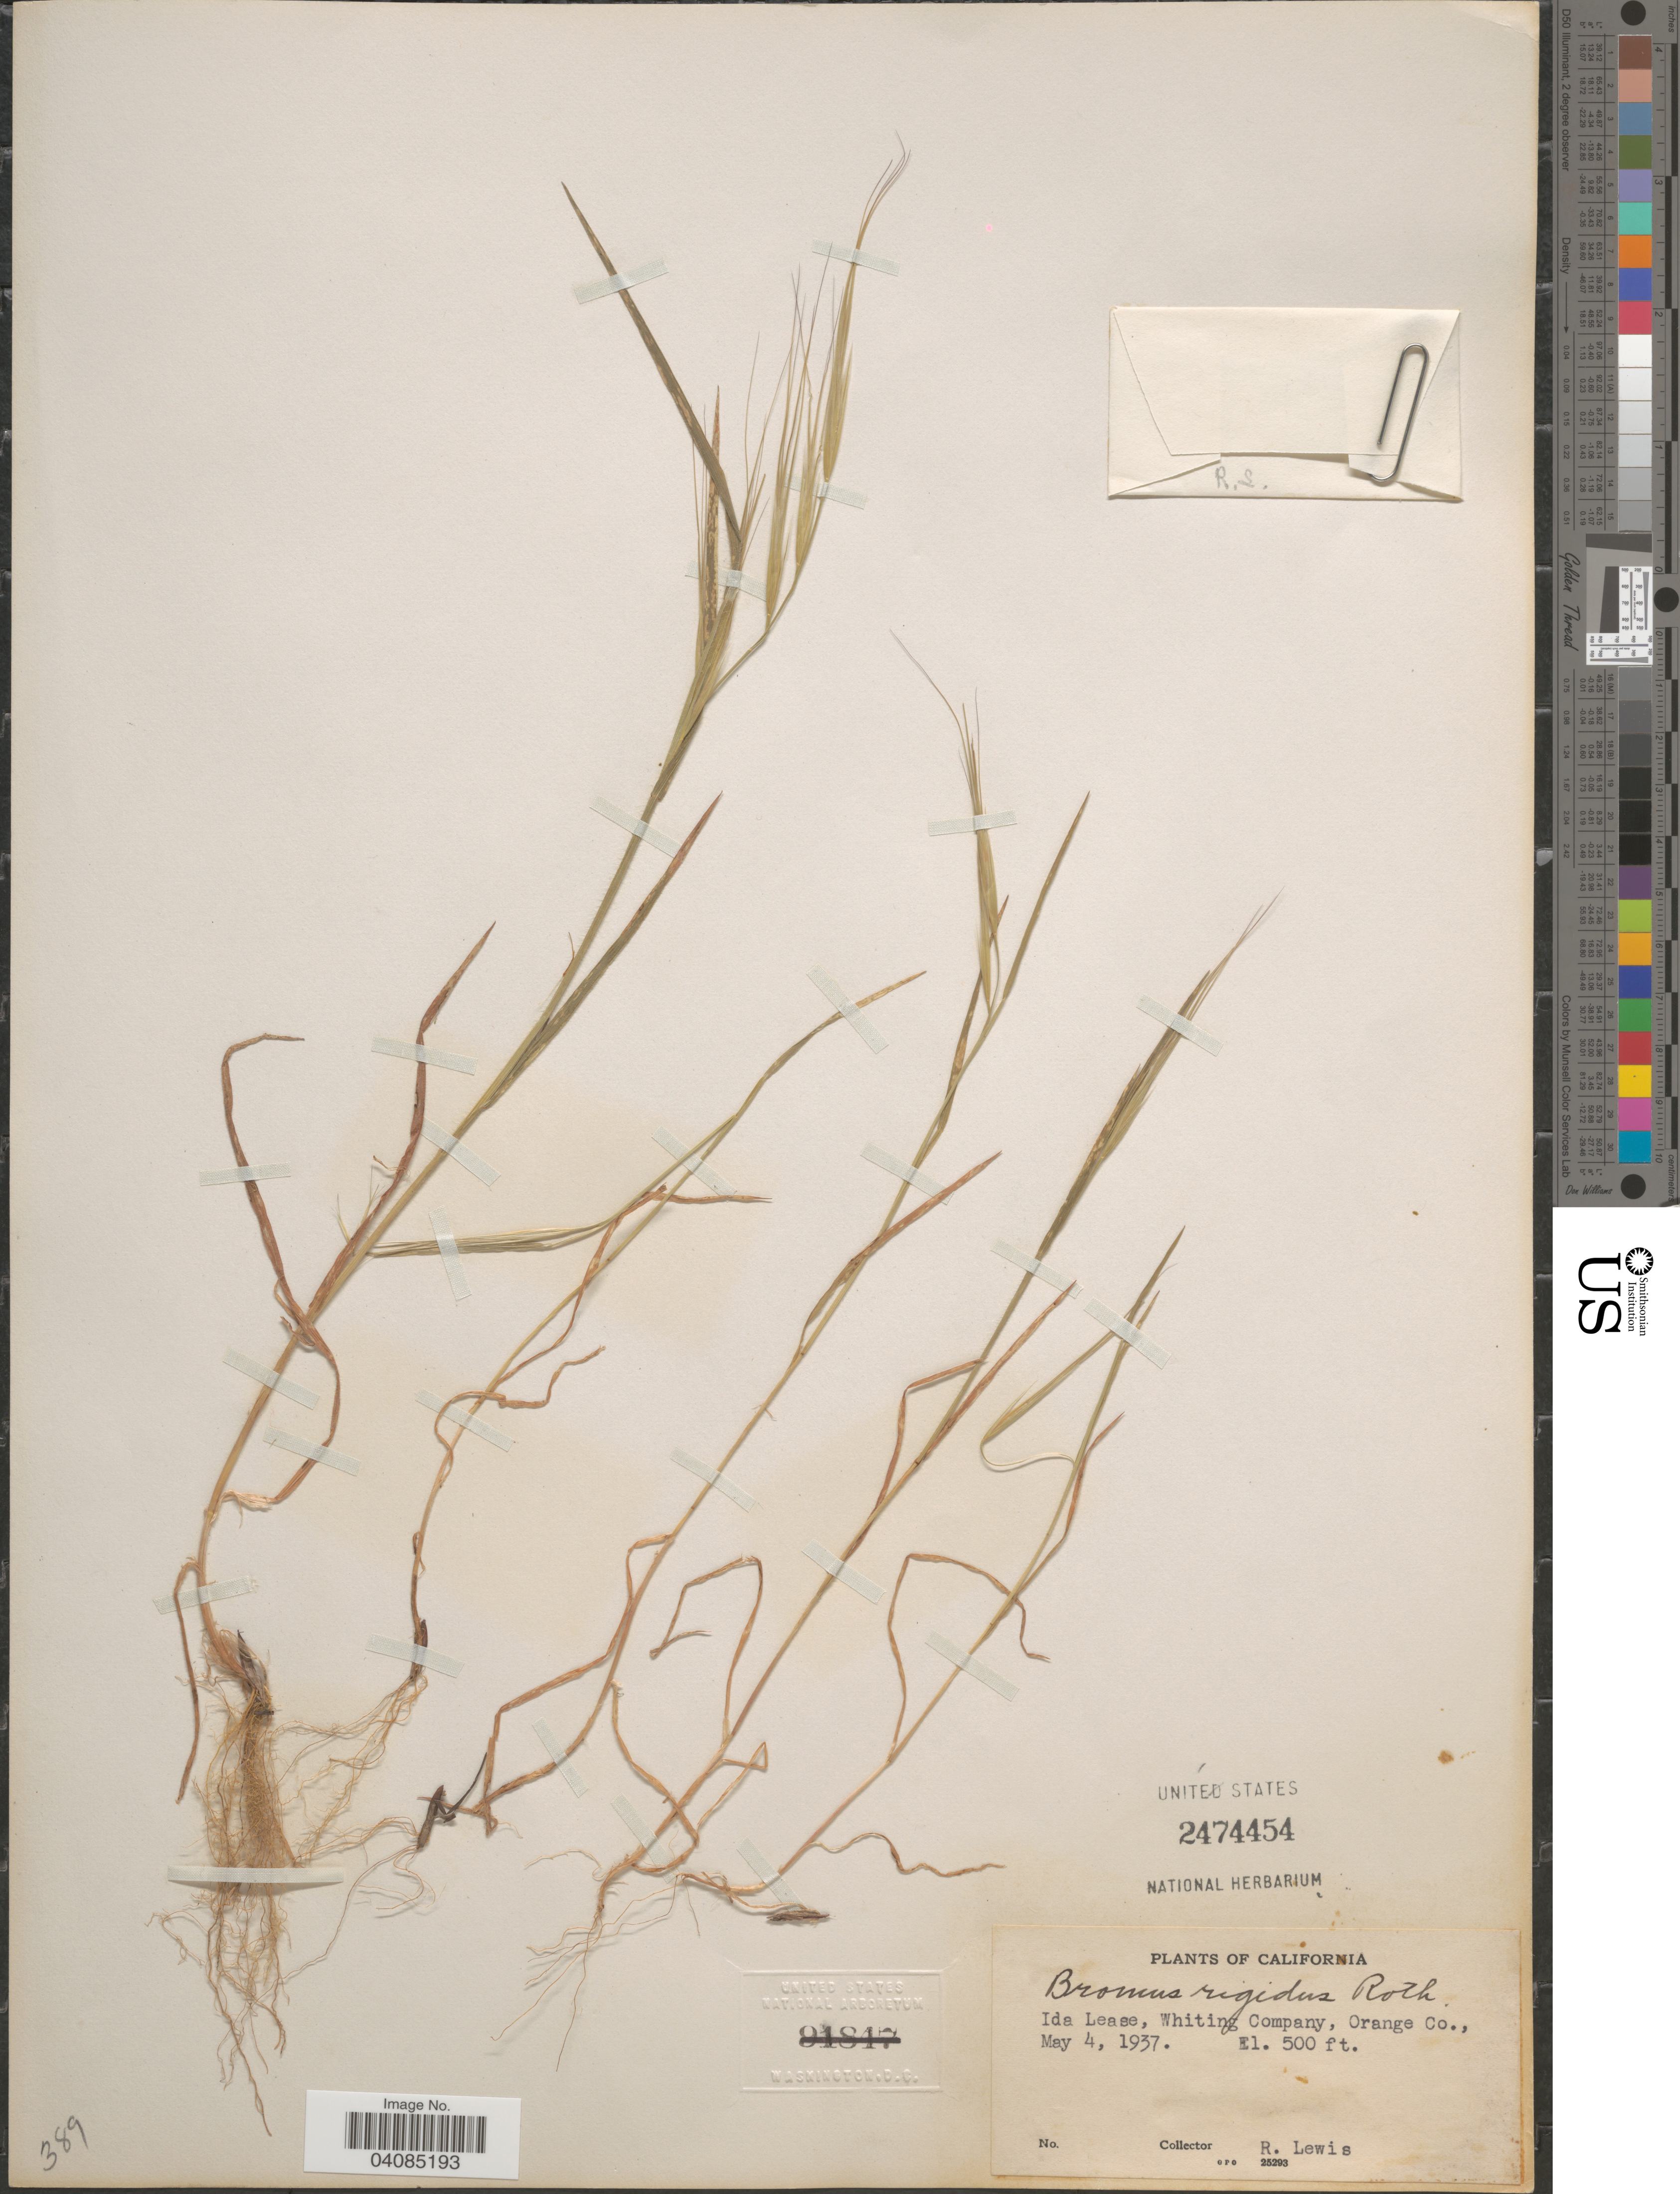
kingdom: Plantae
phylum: Tracheophyta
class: Liliopsida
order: Poales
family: Poaceae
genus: Bromus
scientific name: Bromus rigidus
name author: Roth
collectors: R. Lewis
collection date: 1937-05-04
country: United States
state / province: California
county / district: Orange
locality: Ida Lease, Whiting Company, Orange Co.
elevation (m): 152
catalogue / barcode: US 2474454